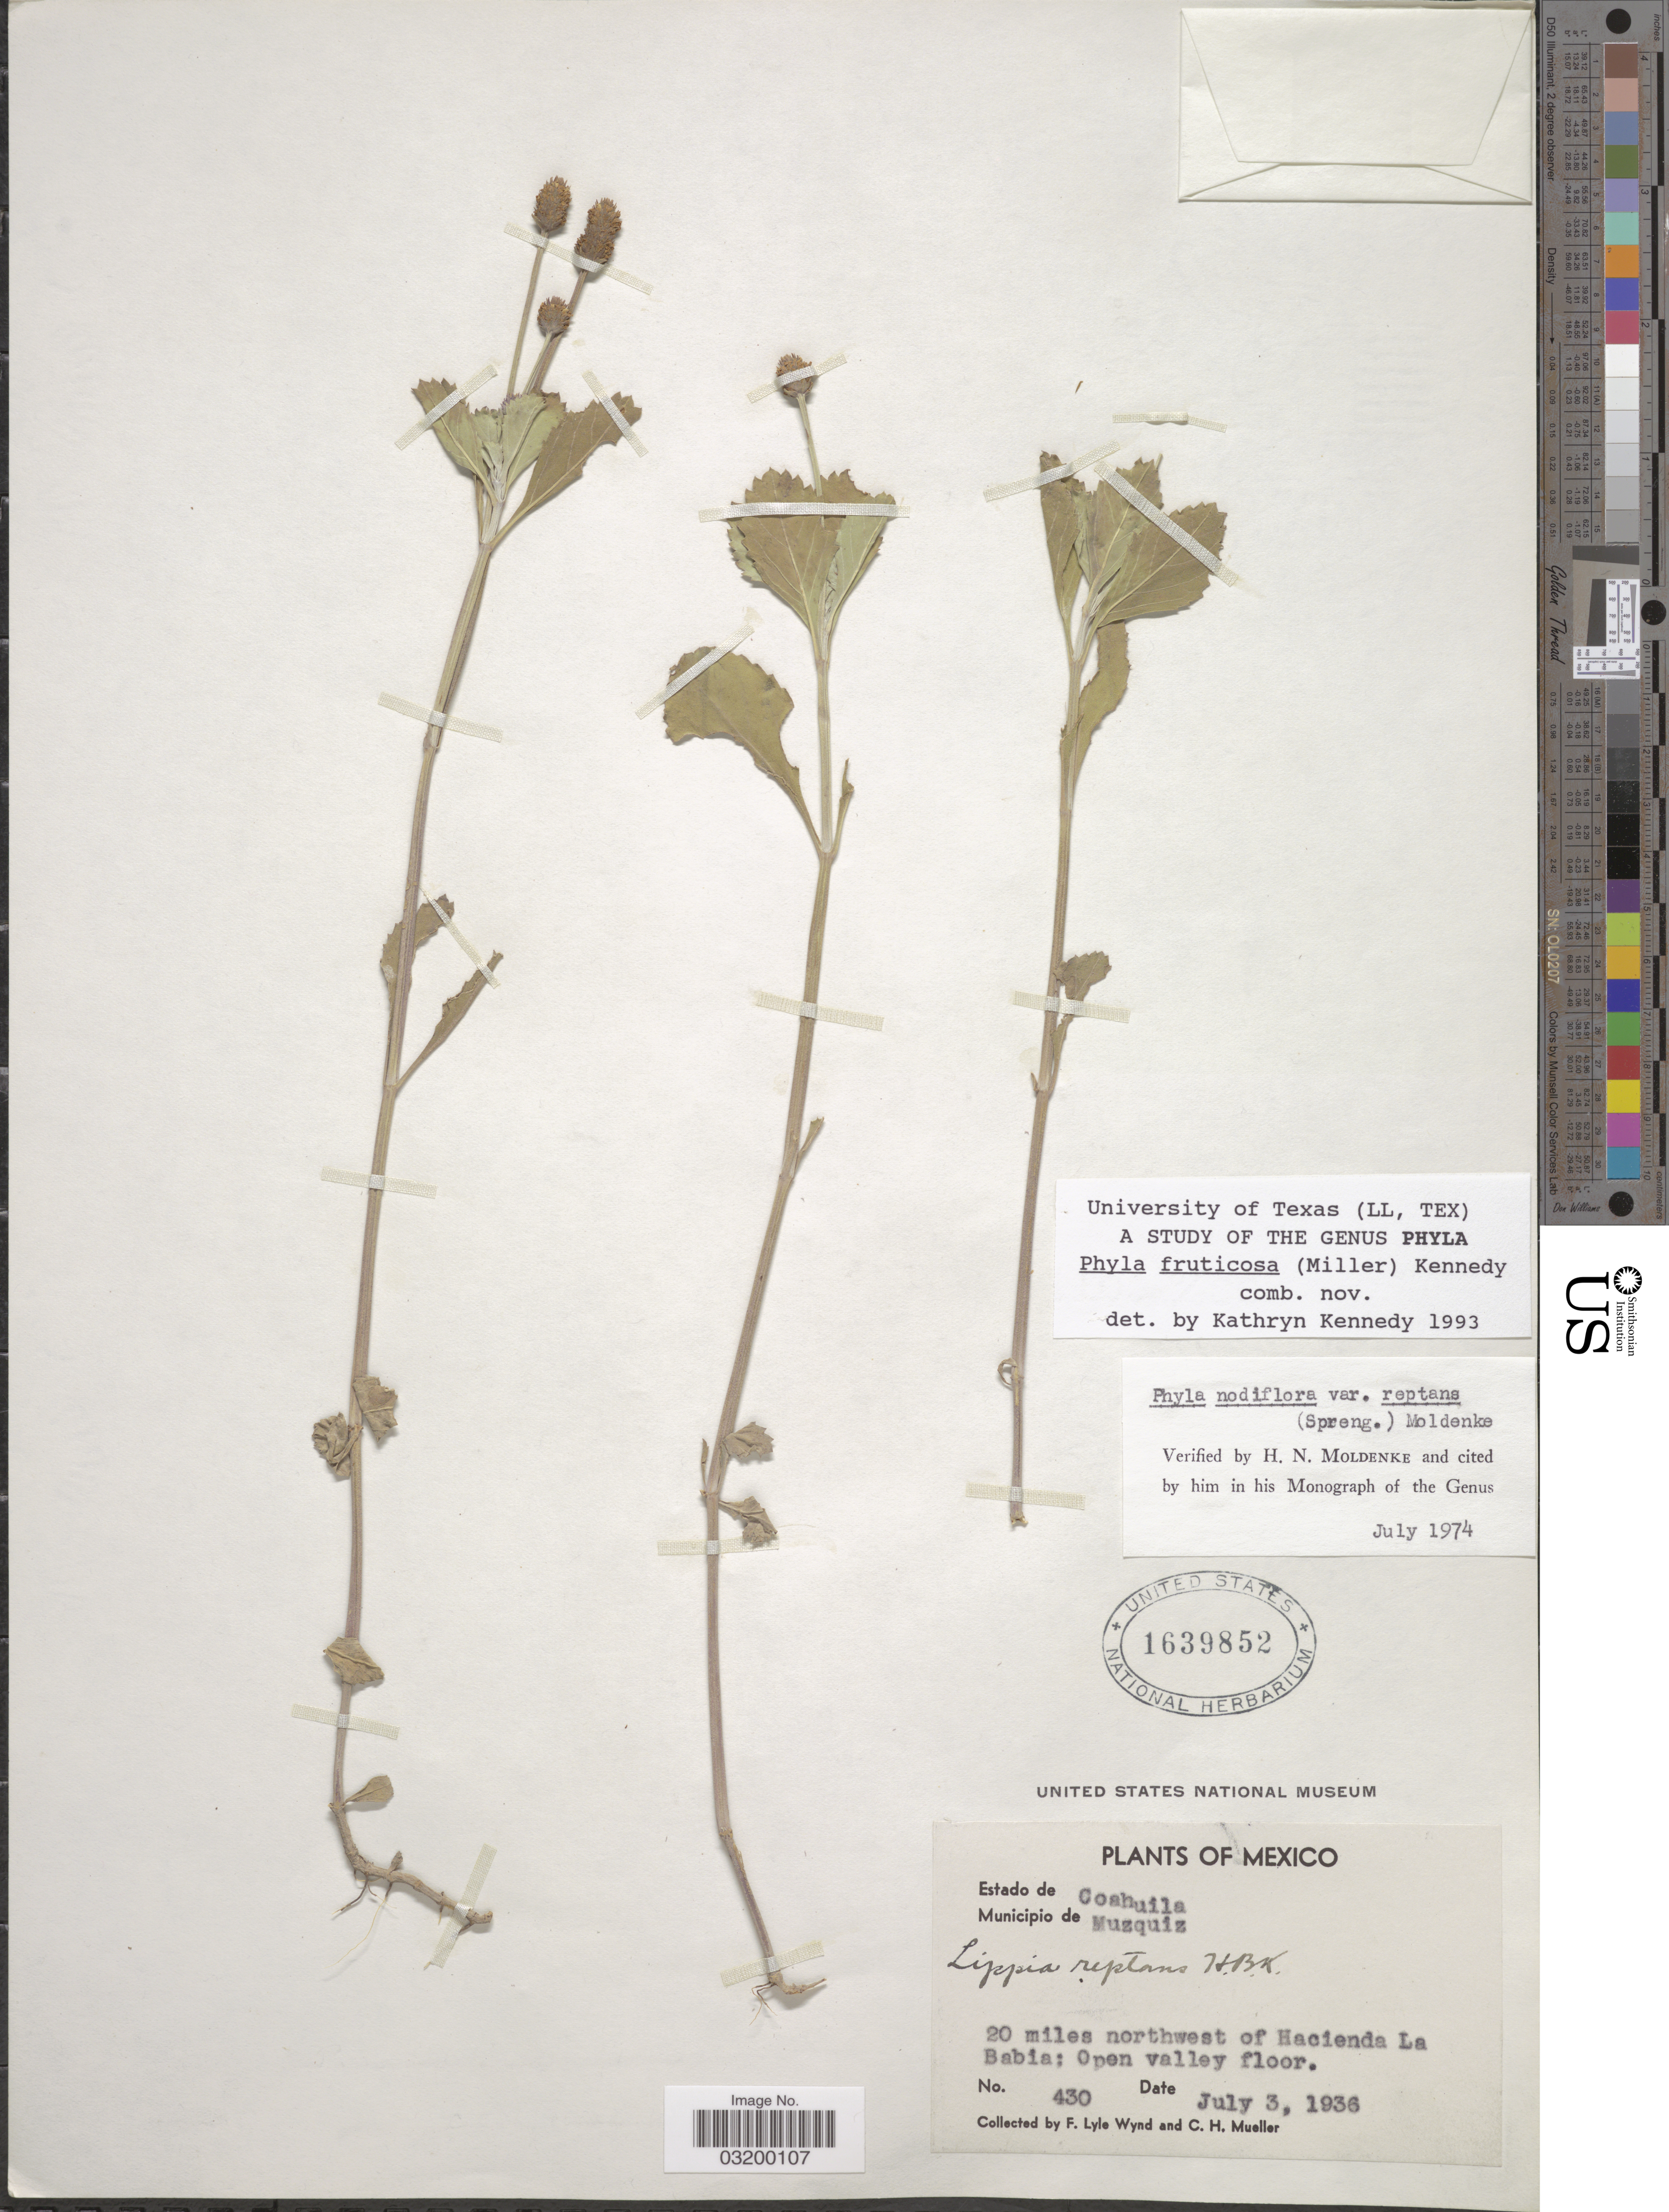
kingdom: Plantae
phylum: Tracheophyta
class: Magnoliopsida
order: Lamiales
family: Verbenaceae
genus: Phyla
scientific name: Phyla nodiflora var. reptans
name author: (Kunth) Moldenke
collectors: F. L. Wynd & C. H. Mueller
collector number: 430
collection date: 1936-07-03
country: Mexico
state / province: Coahuila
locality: Municipio de Muzquiz. 20 miles northwest of Hacienda La Babia.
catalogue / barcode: US 1639852